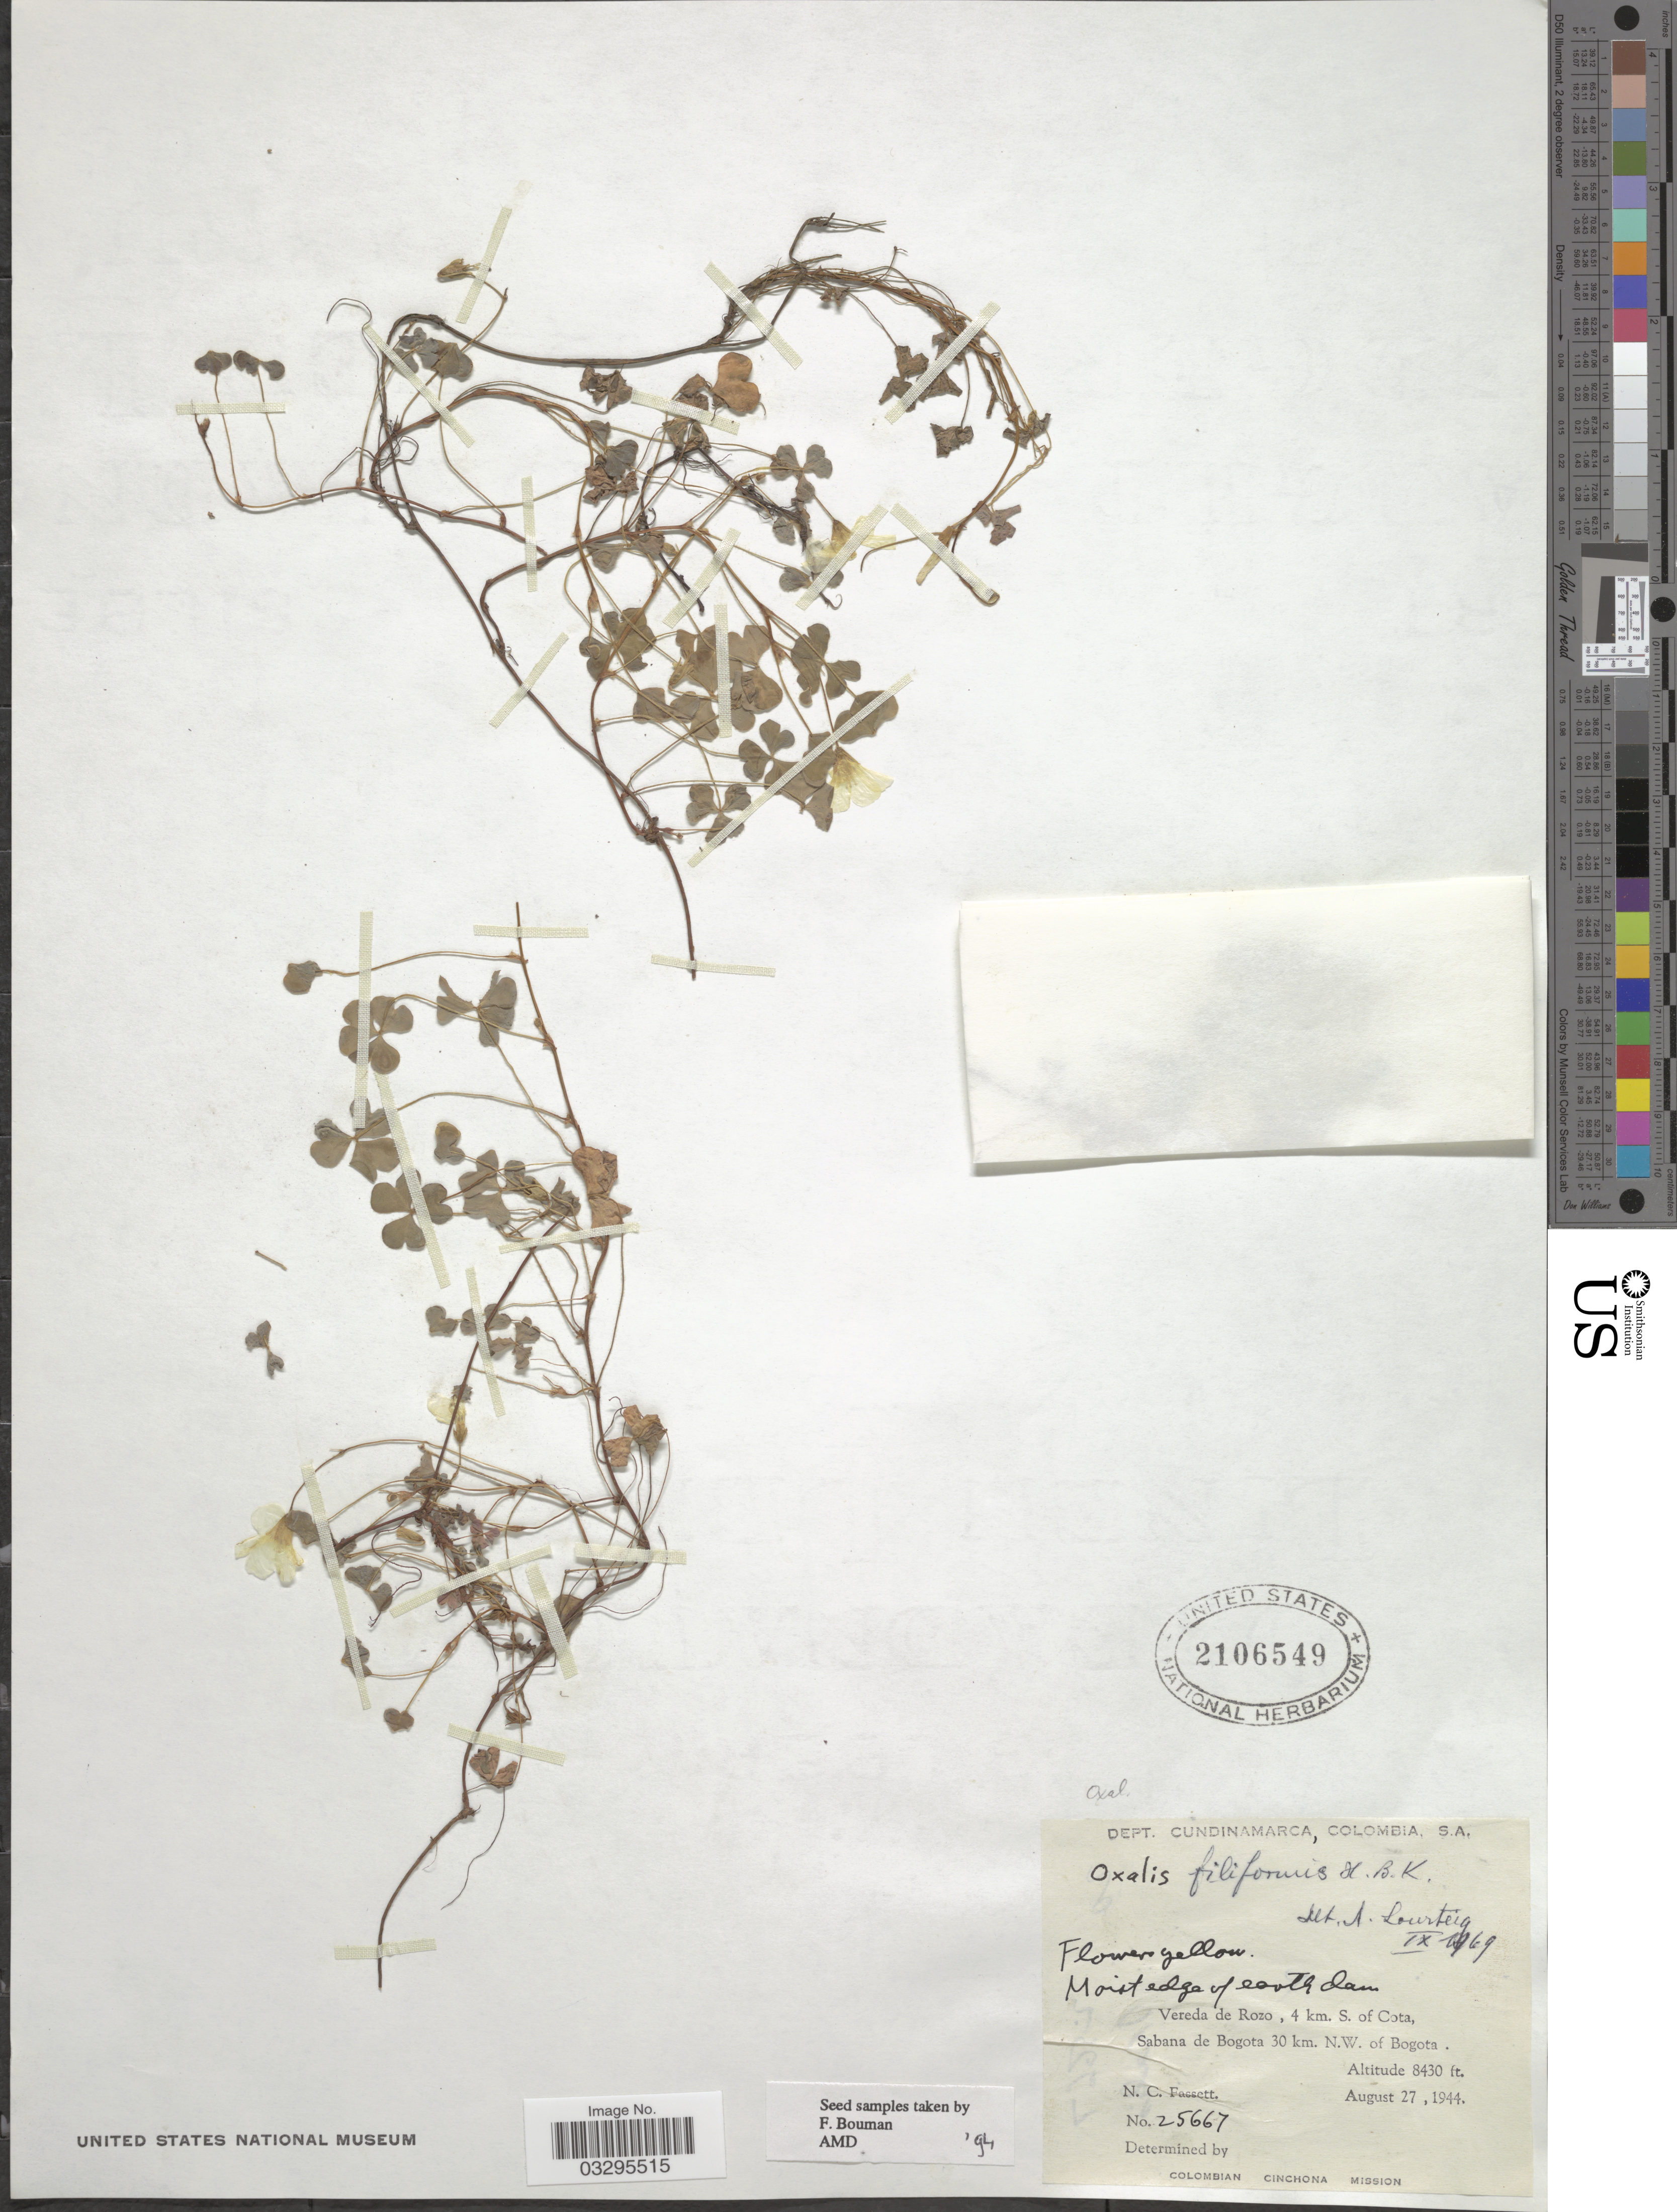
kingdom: Plantae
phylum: Tracheophyta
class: Magnoliopsida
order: Oxalidales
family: Oxalidaceae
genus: Oxalis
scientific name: Oxalis filiformis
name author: Kunth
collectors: N. C. Fassett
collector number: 25667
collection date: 1944-08-27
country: Colombia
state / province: Cundinamarca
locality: Dept. Cundinamarca. Vereda de Rozo, 4 km. S. of Cota, Sabana de Bogota 30 km. N.W. of Bogota.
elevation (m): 2569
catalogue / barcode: US 2106549